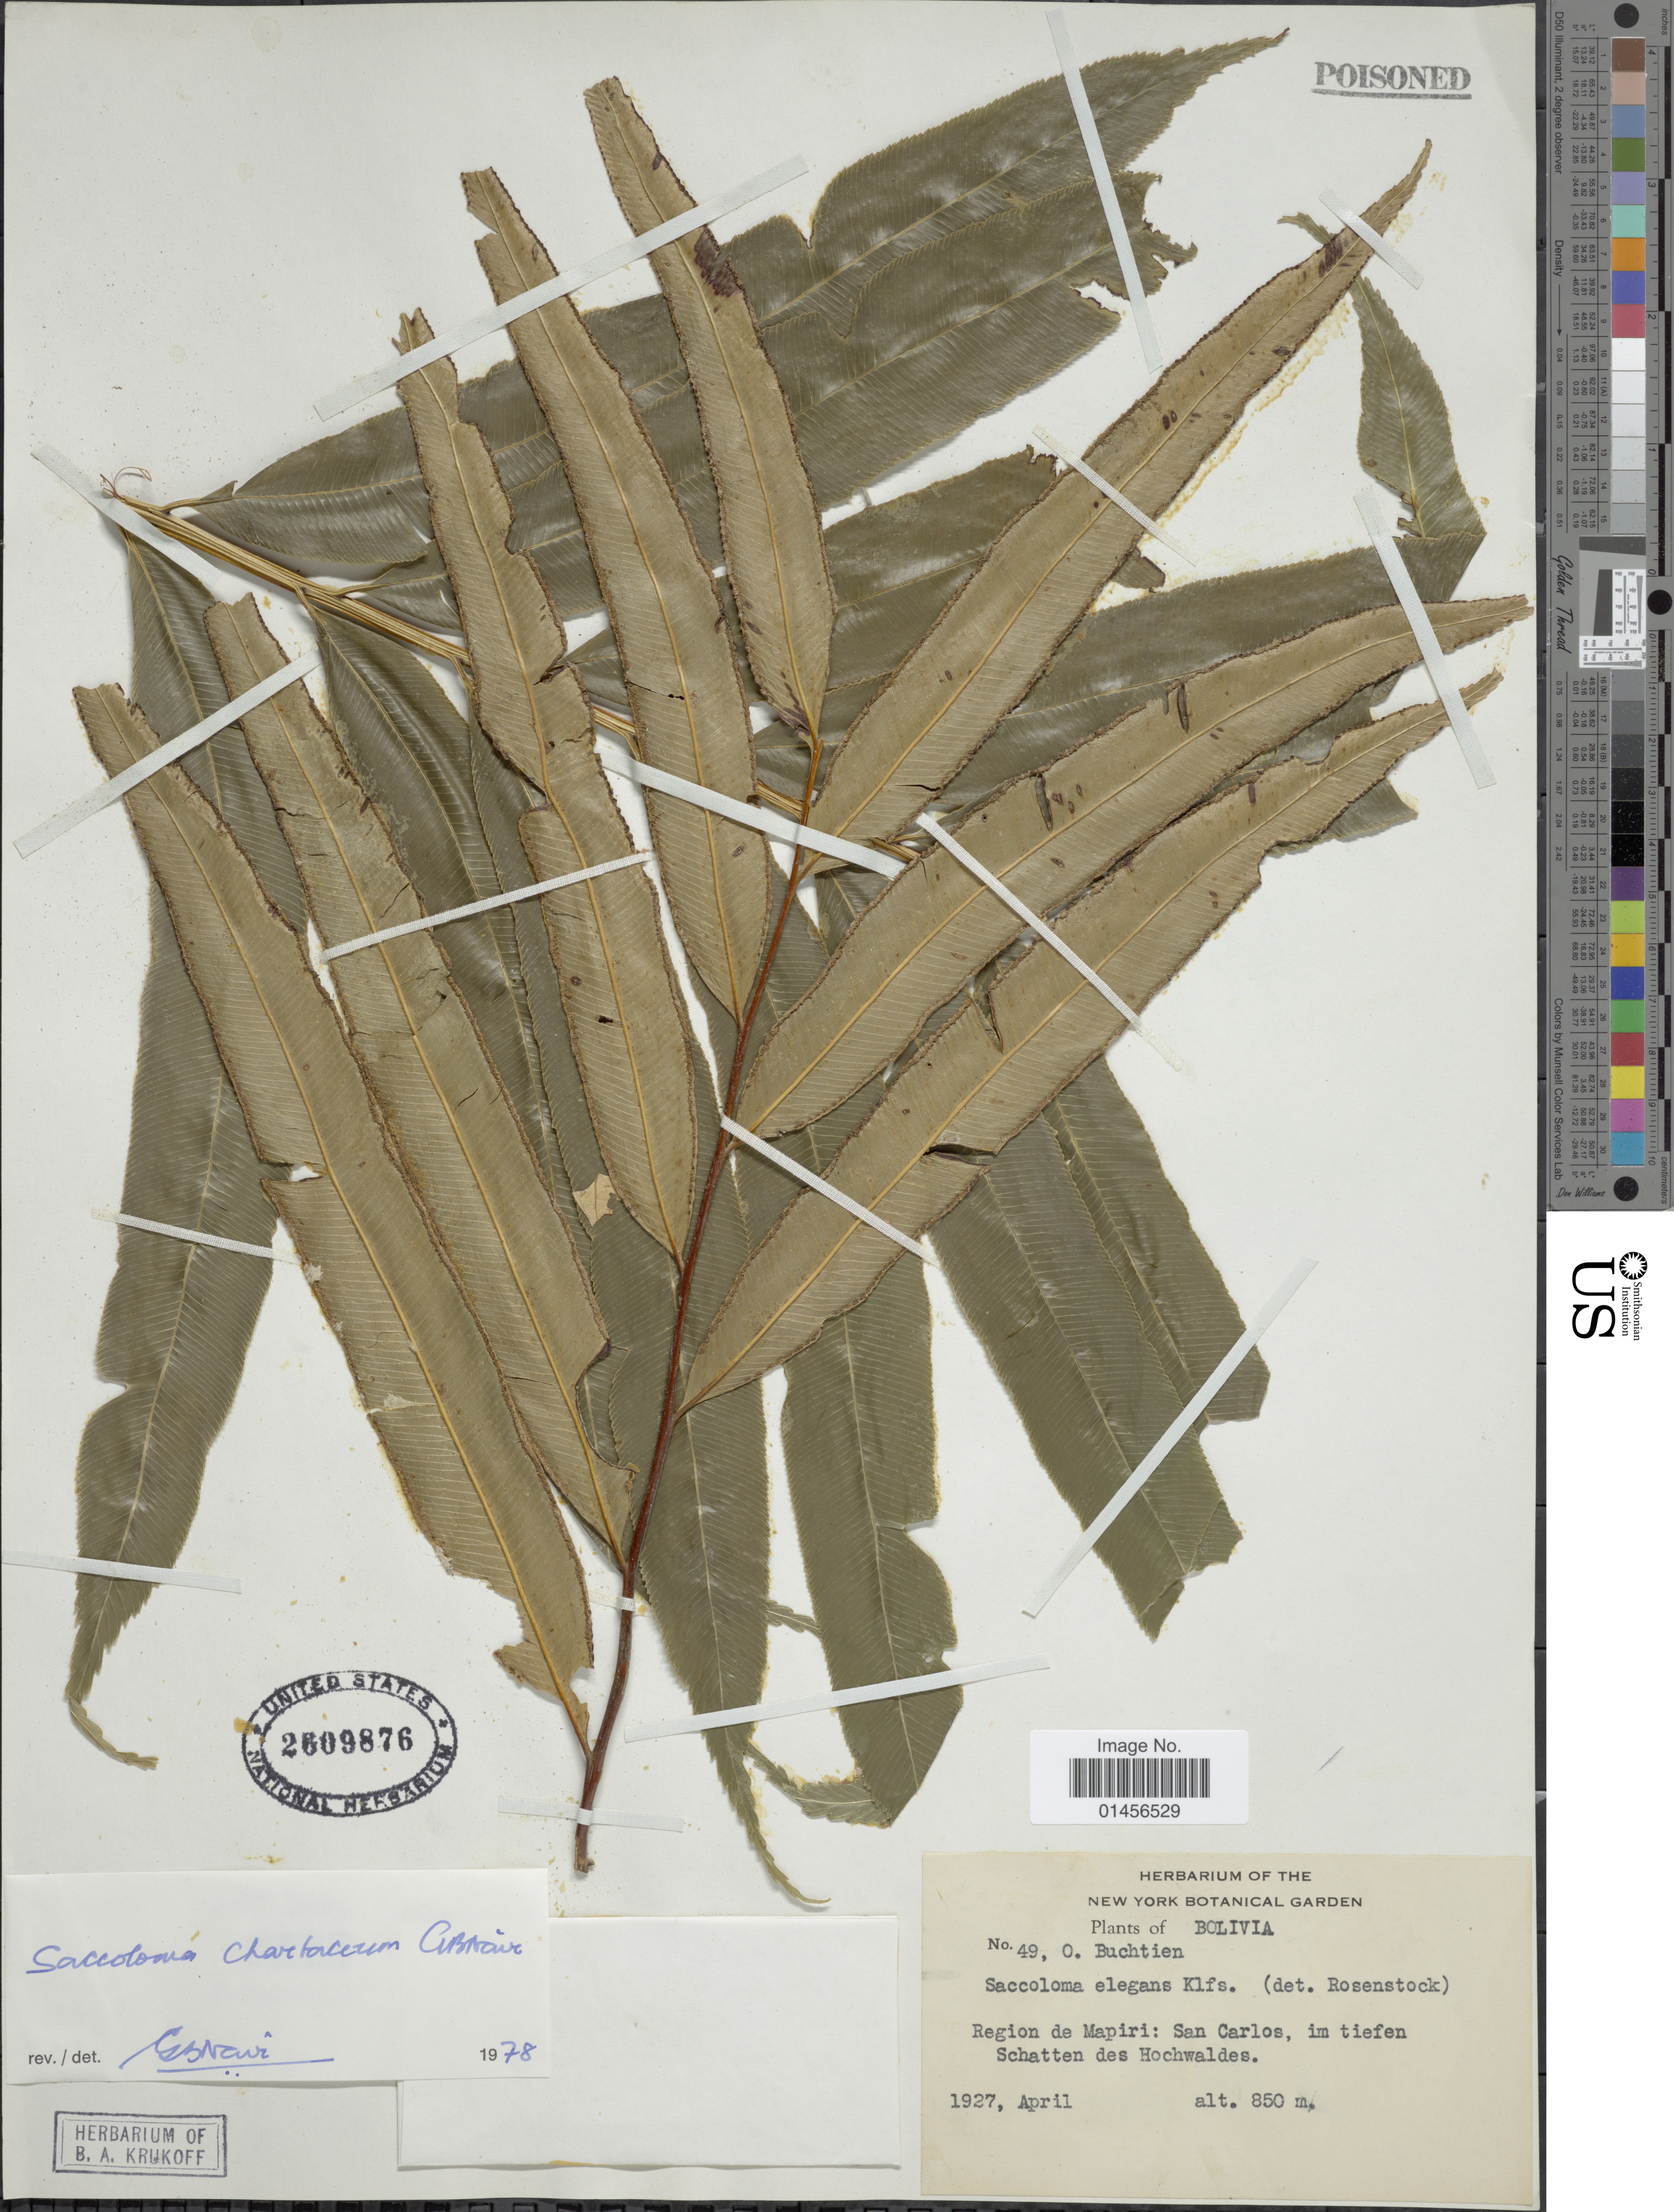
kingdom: Plantae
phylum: Tracheophyta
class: Polypodiopsida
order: Polypodiales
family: Saccolomataceae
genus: Saccoloma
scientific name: Saccoloma elegans subsp. chartaceum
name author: Cremers & K.U. Kramer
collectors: O. Buchtien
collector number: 49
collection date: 1927-04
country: Bolivia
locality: Region de Mapiri: San Carlos, im tiefen schatten des Hochwaldes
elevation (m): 850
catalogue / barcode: US 2609876